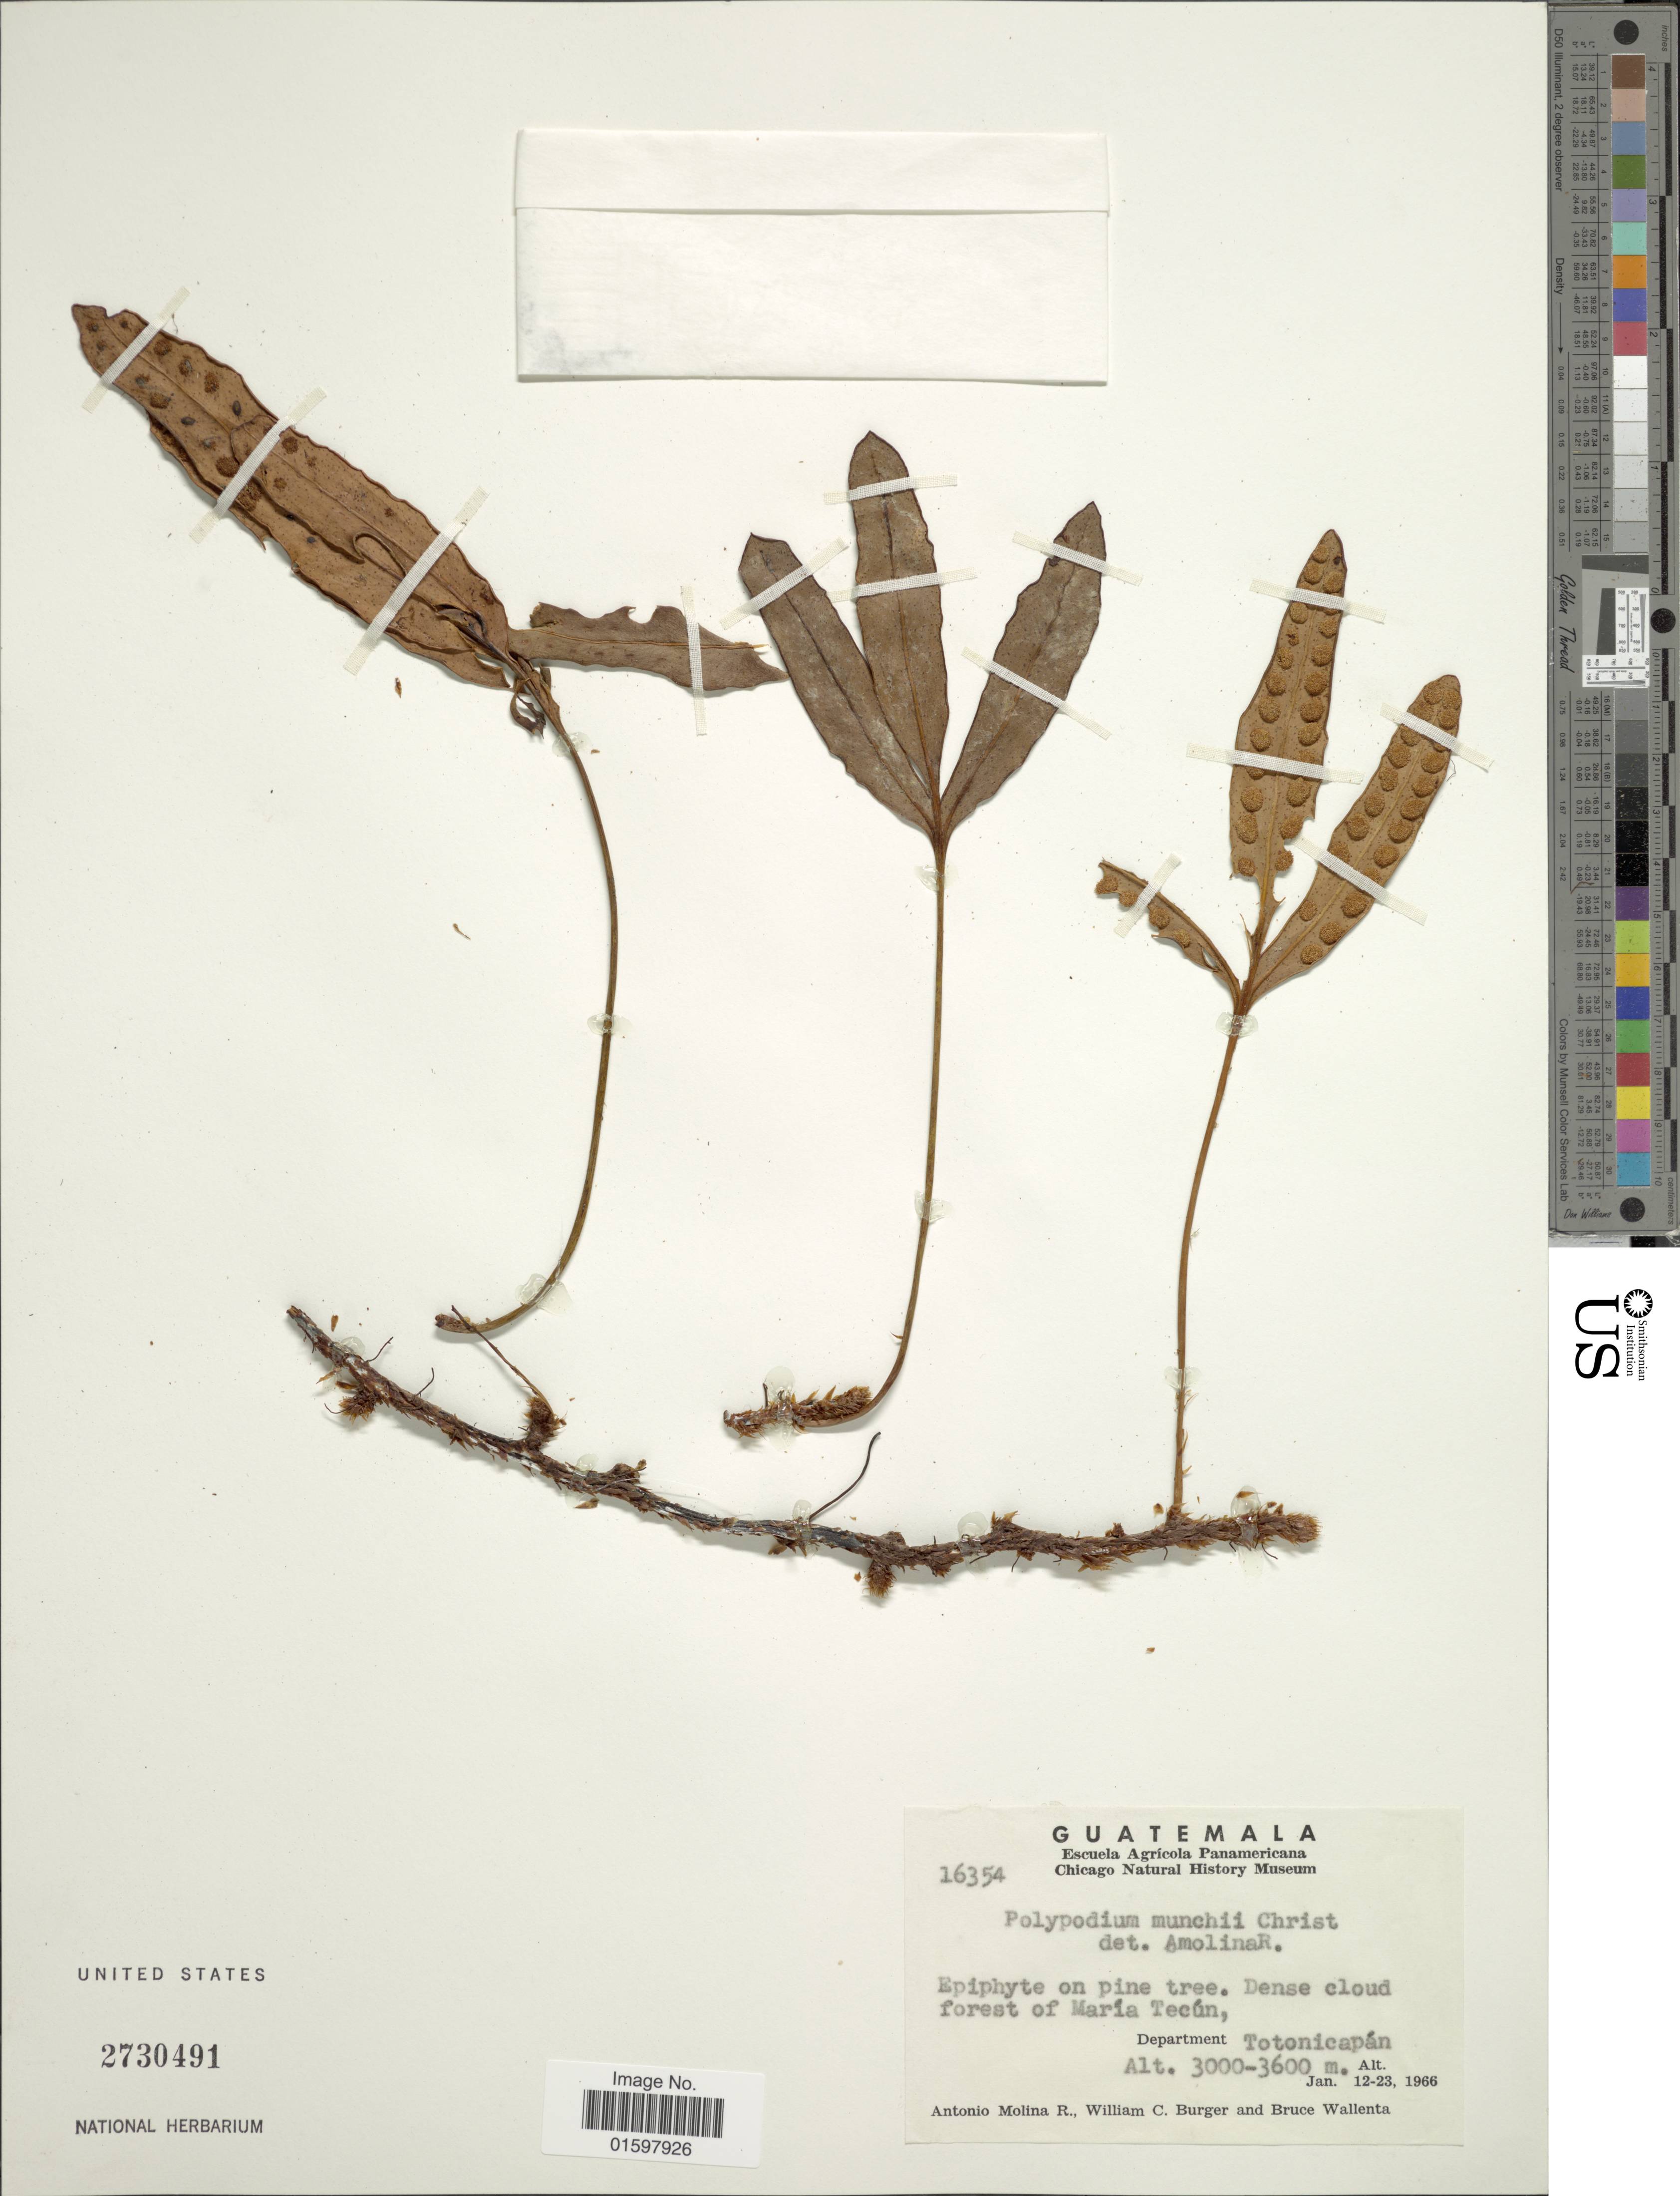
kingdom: Plantae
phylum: Tracheophyta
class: Polypodiopsida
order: Polypodiales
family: Polypodiaceae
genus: Pleopeltis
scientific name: Pleopeltis muenchii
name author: (Christ) A.R. Sm.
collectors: A. Molina R., W. Burger & B. Wallenta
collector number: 16354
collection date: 1966-01-12/1966-01-23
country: Guatemala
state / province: Totonicapan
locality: Dense cloud forest of María Tecún, Department of Totonicapán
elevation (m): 3000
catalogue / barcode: US 2730491